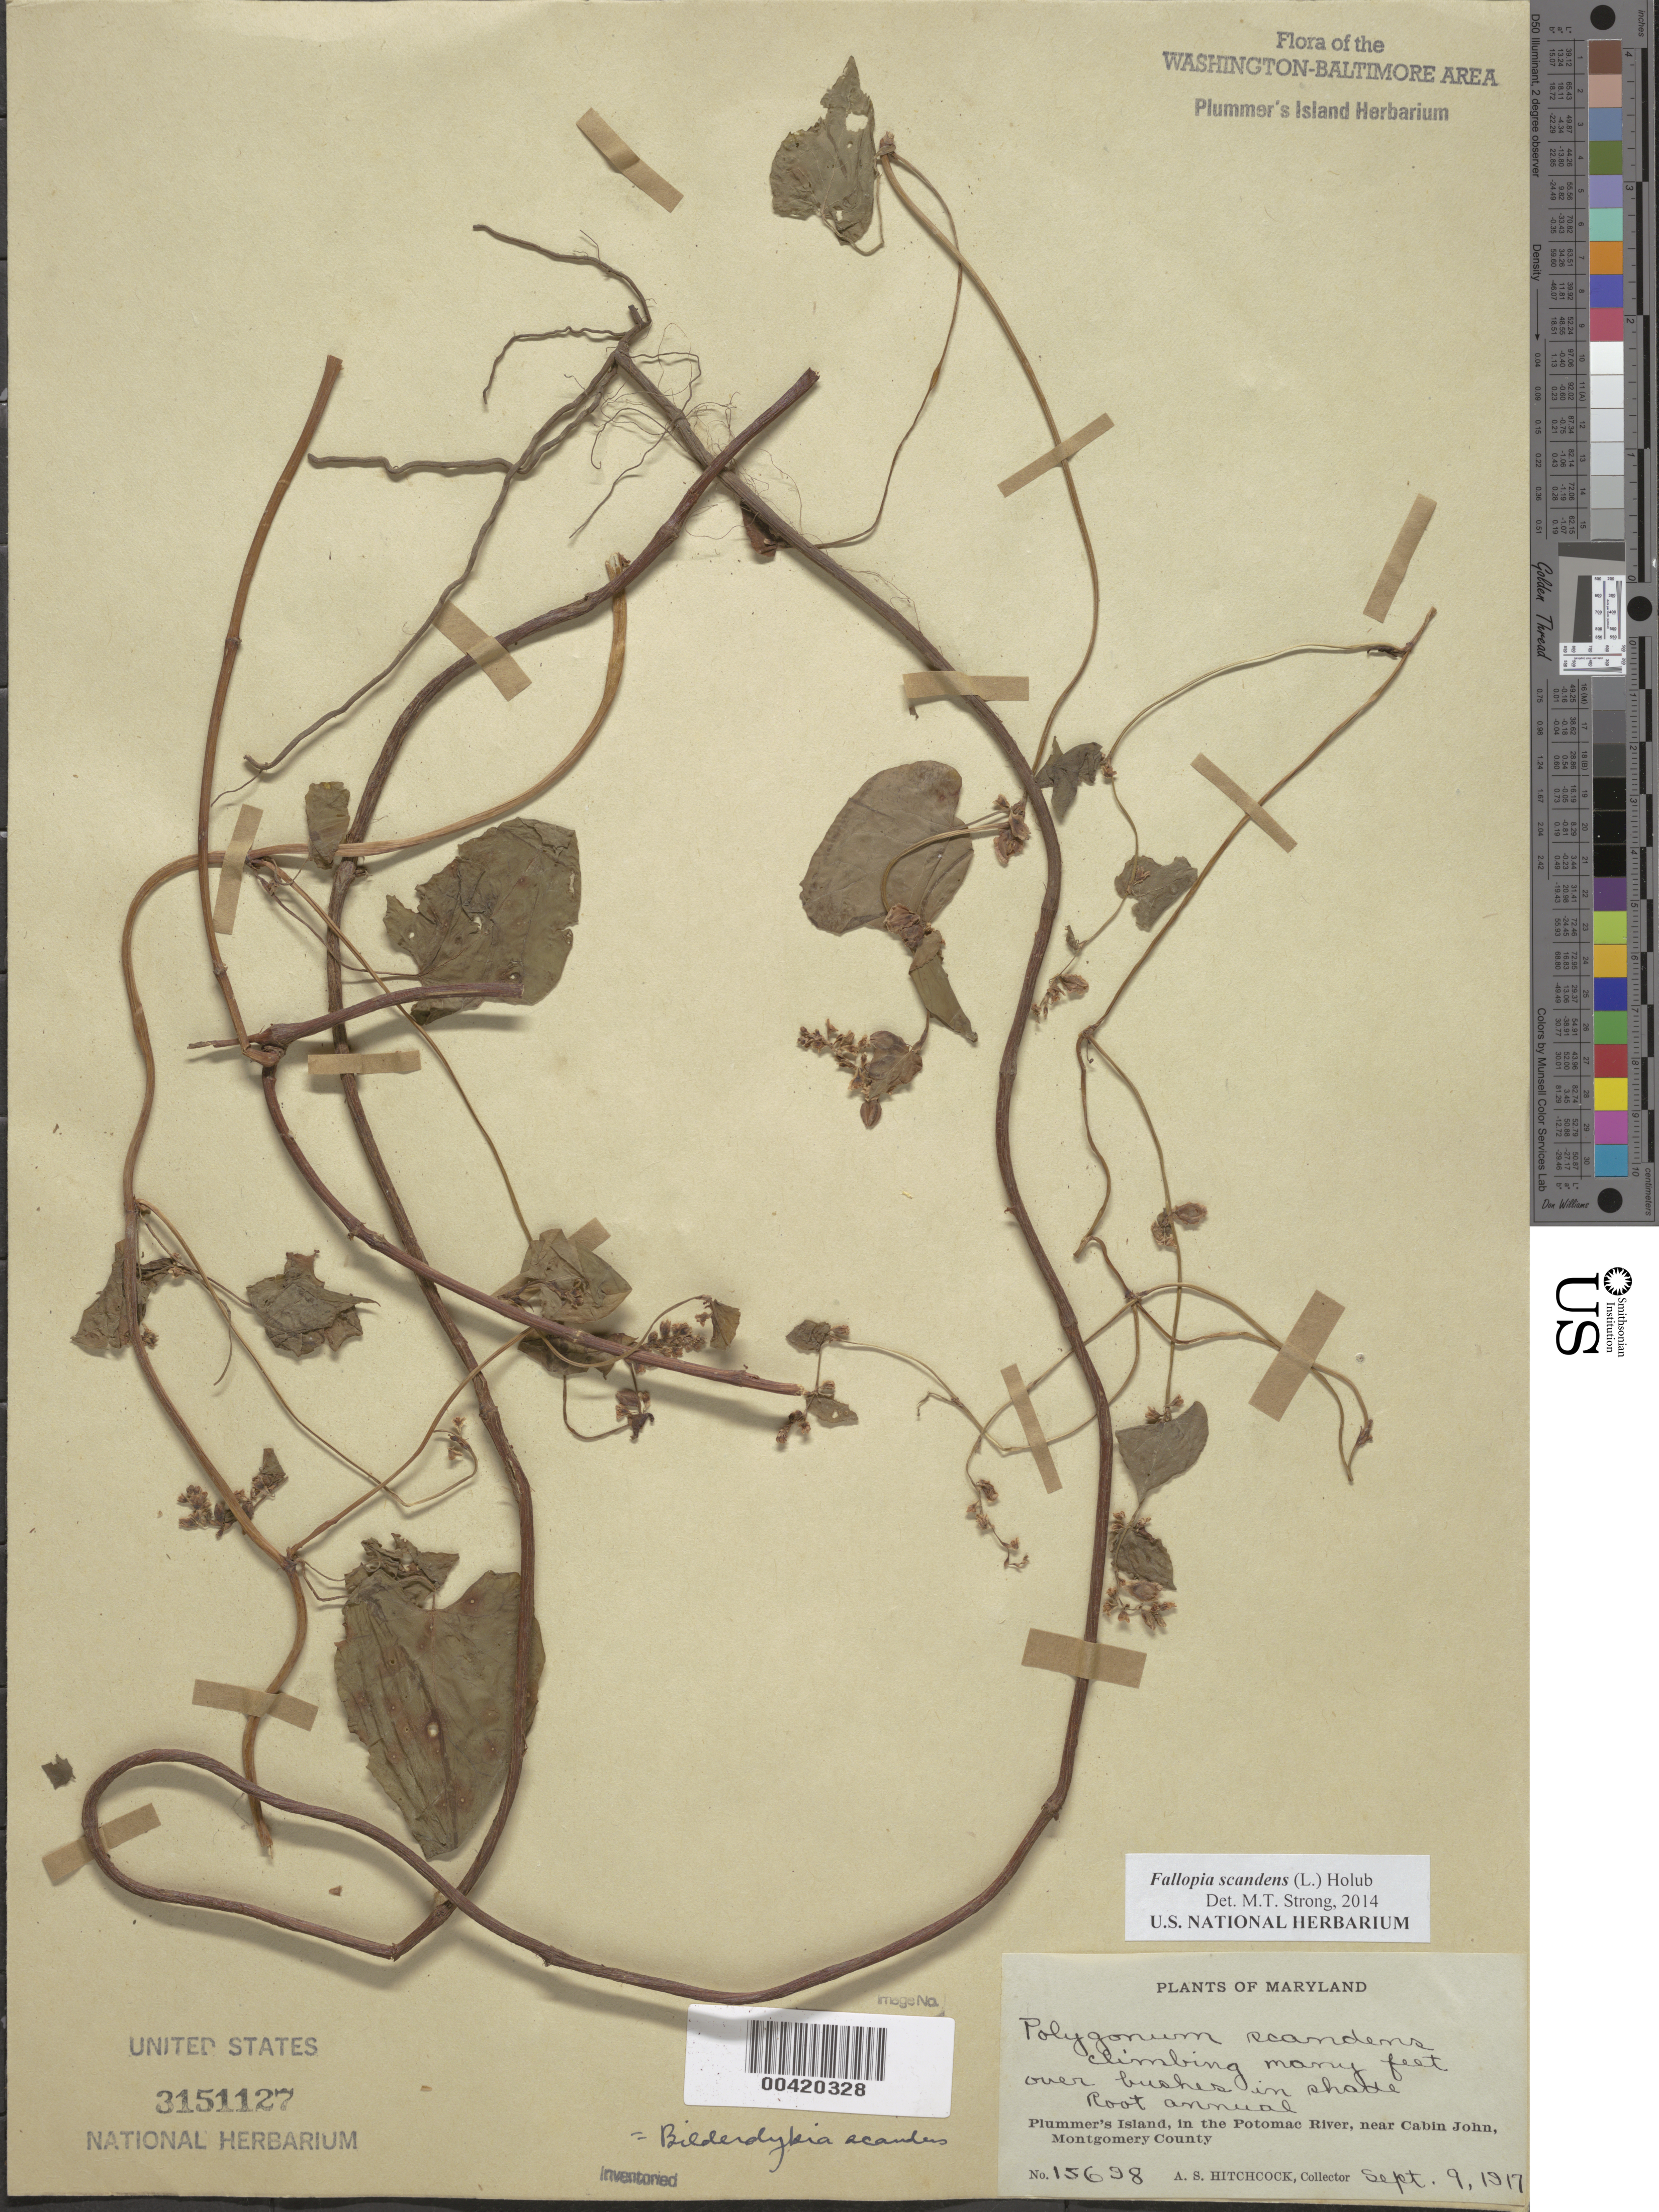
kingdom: Plantae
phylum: Tracheophyta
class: Magnoliopsida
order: Caryophyllales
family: Polygonaceae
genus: Fallopia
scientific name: Fallopia scandens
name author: (L.) Holub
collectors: A. S. Hitchcock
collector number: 15698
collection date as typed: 09 Sep 1917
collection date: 1917-09-09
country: United States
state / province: Maryland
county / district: Montgomery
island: Plummers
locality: Plummer's Island C. & O. Canal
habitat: Over bushes in shade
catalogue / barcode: US 3151127